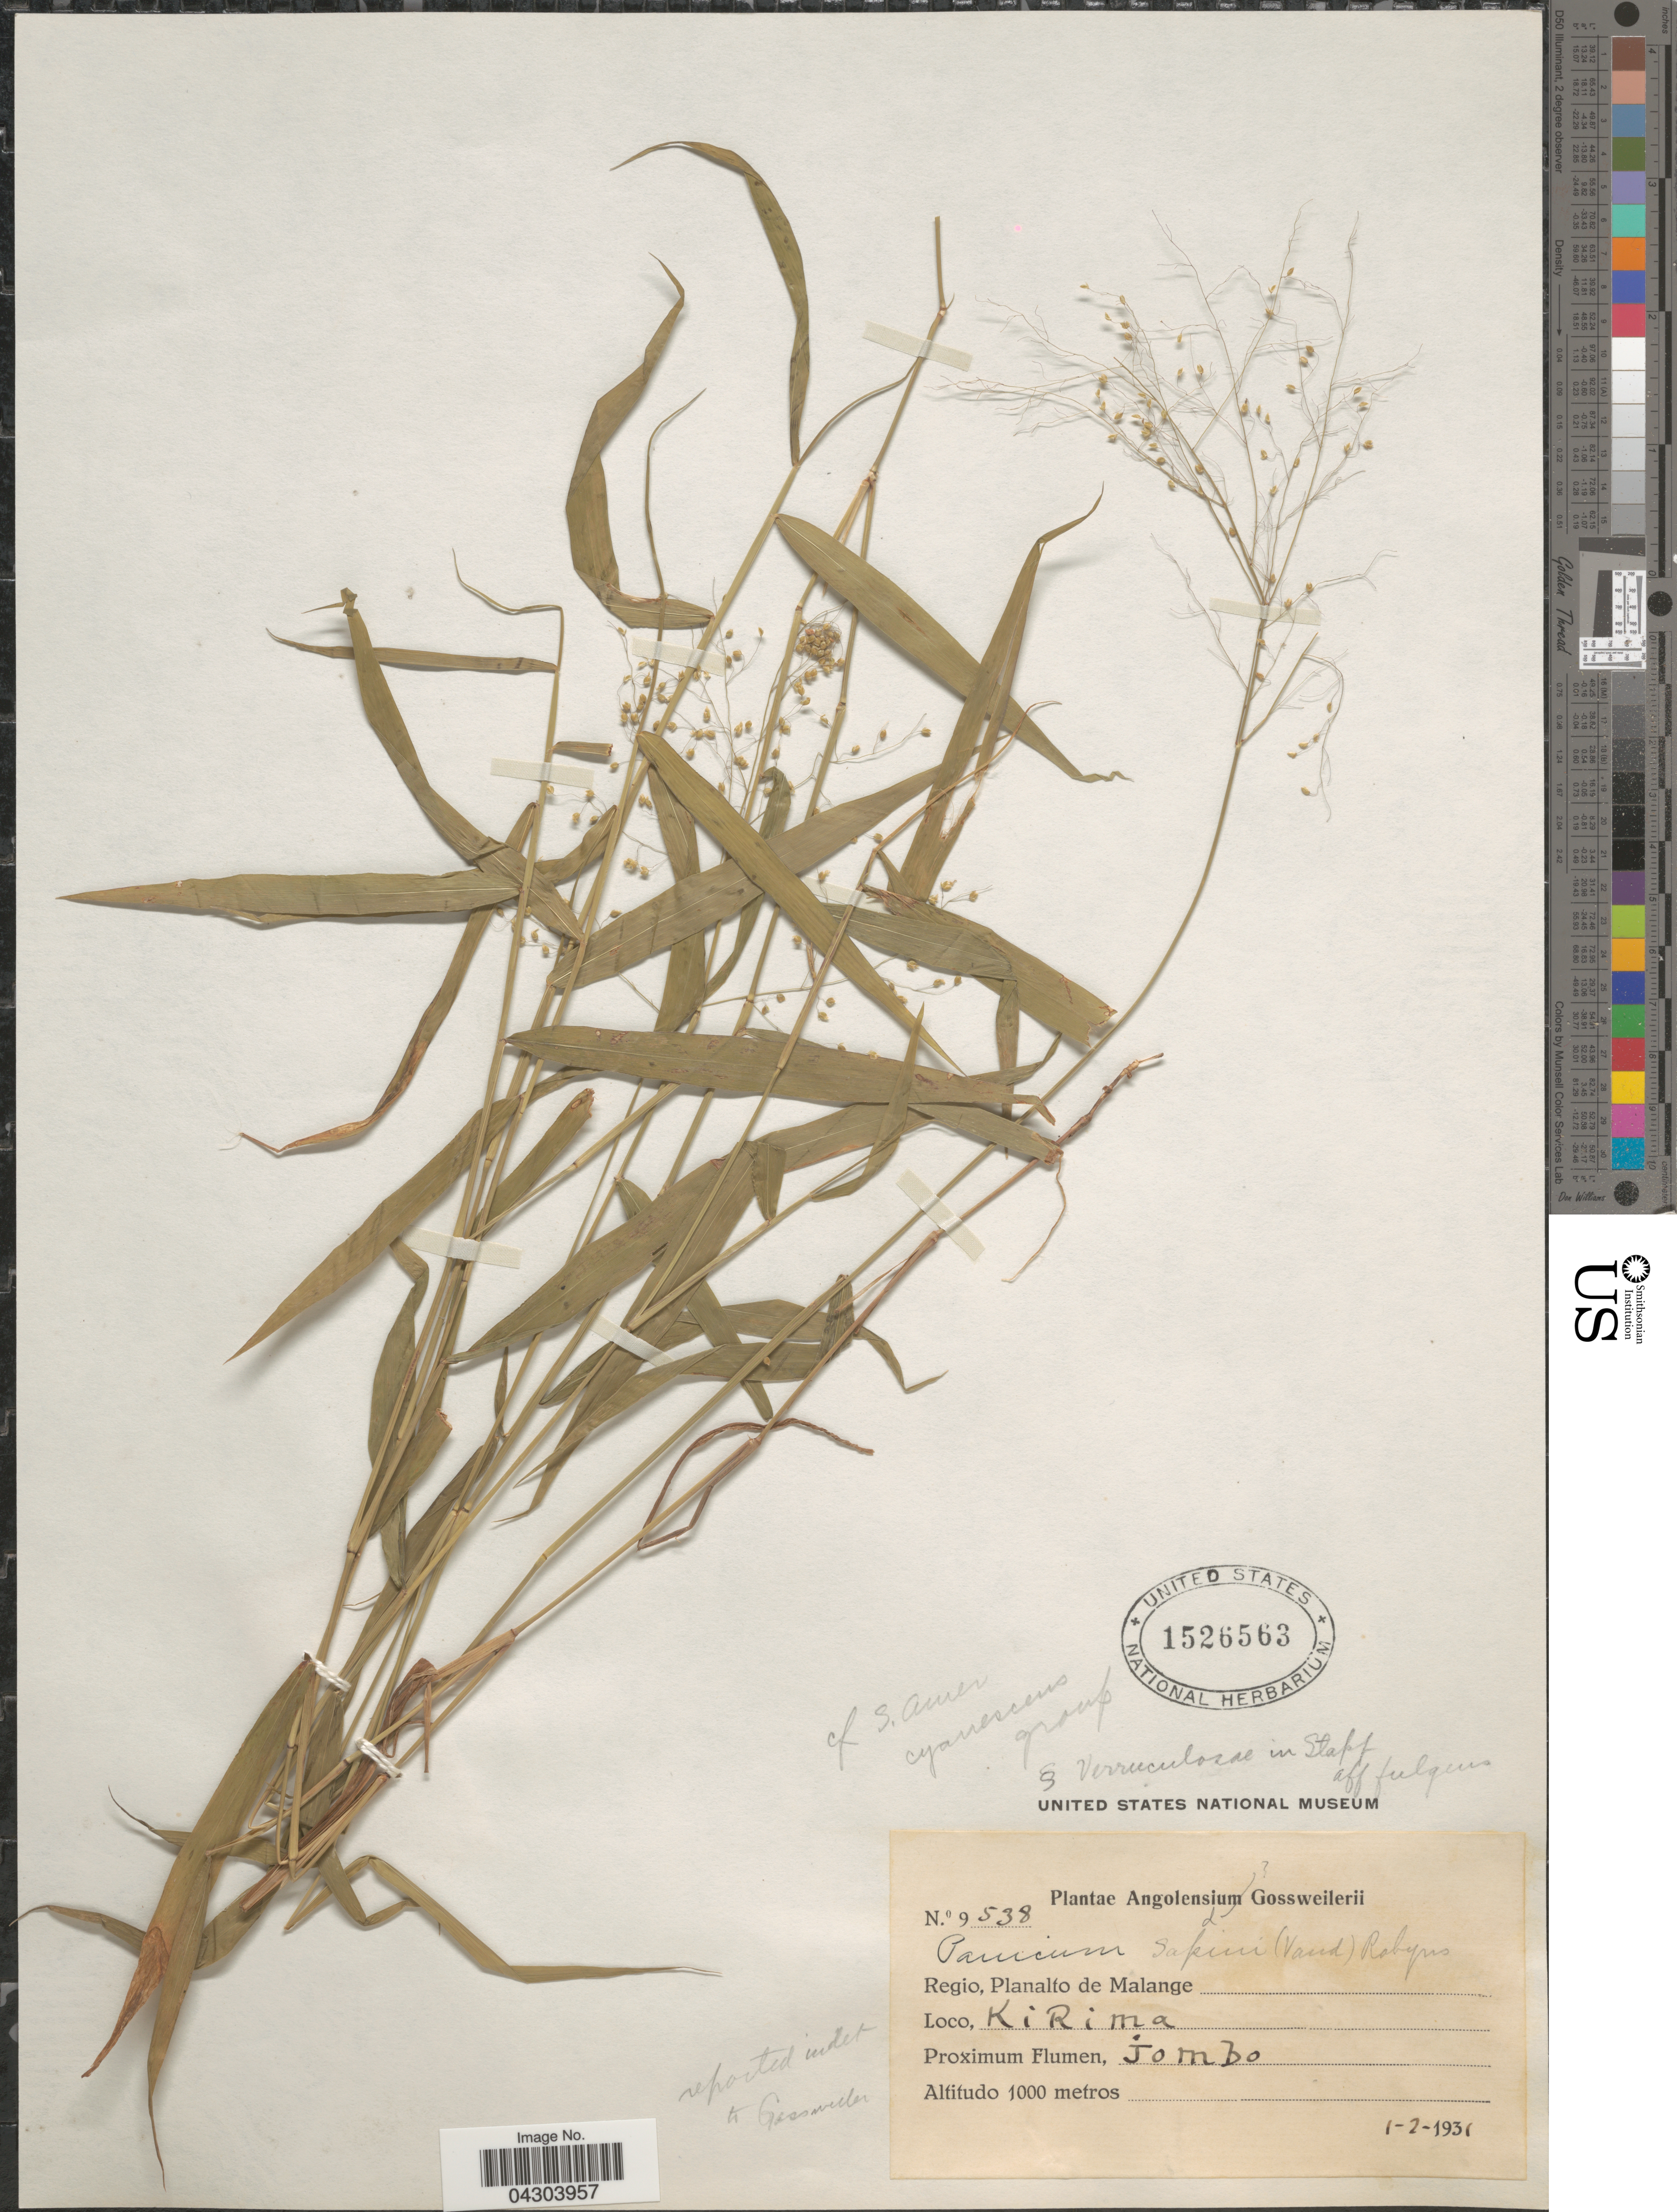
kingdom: Plantae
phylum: Tracheophyta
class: Liliopsida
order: Poales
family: Poaceae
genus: Panicum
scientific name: Panicum sadinii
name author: (Vanderyst) Renvoize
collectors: -. Gossweiler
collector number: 9538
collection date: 1931-02-01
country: Angola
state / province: Malange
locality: Regio, Planalto de Malange. Kirima. Proximum Flumen, Jombo.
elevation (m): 1000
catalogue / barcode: US 1526563